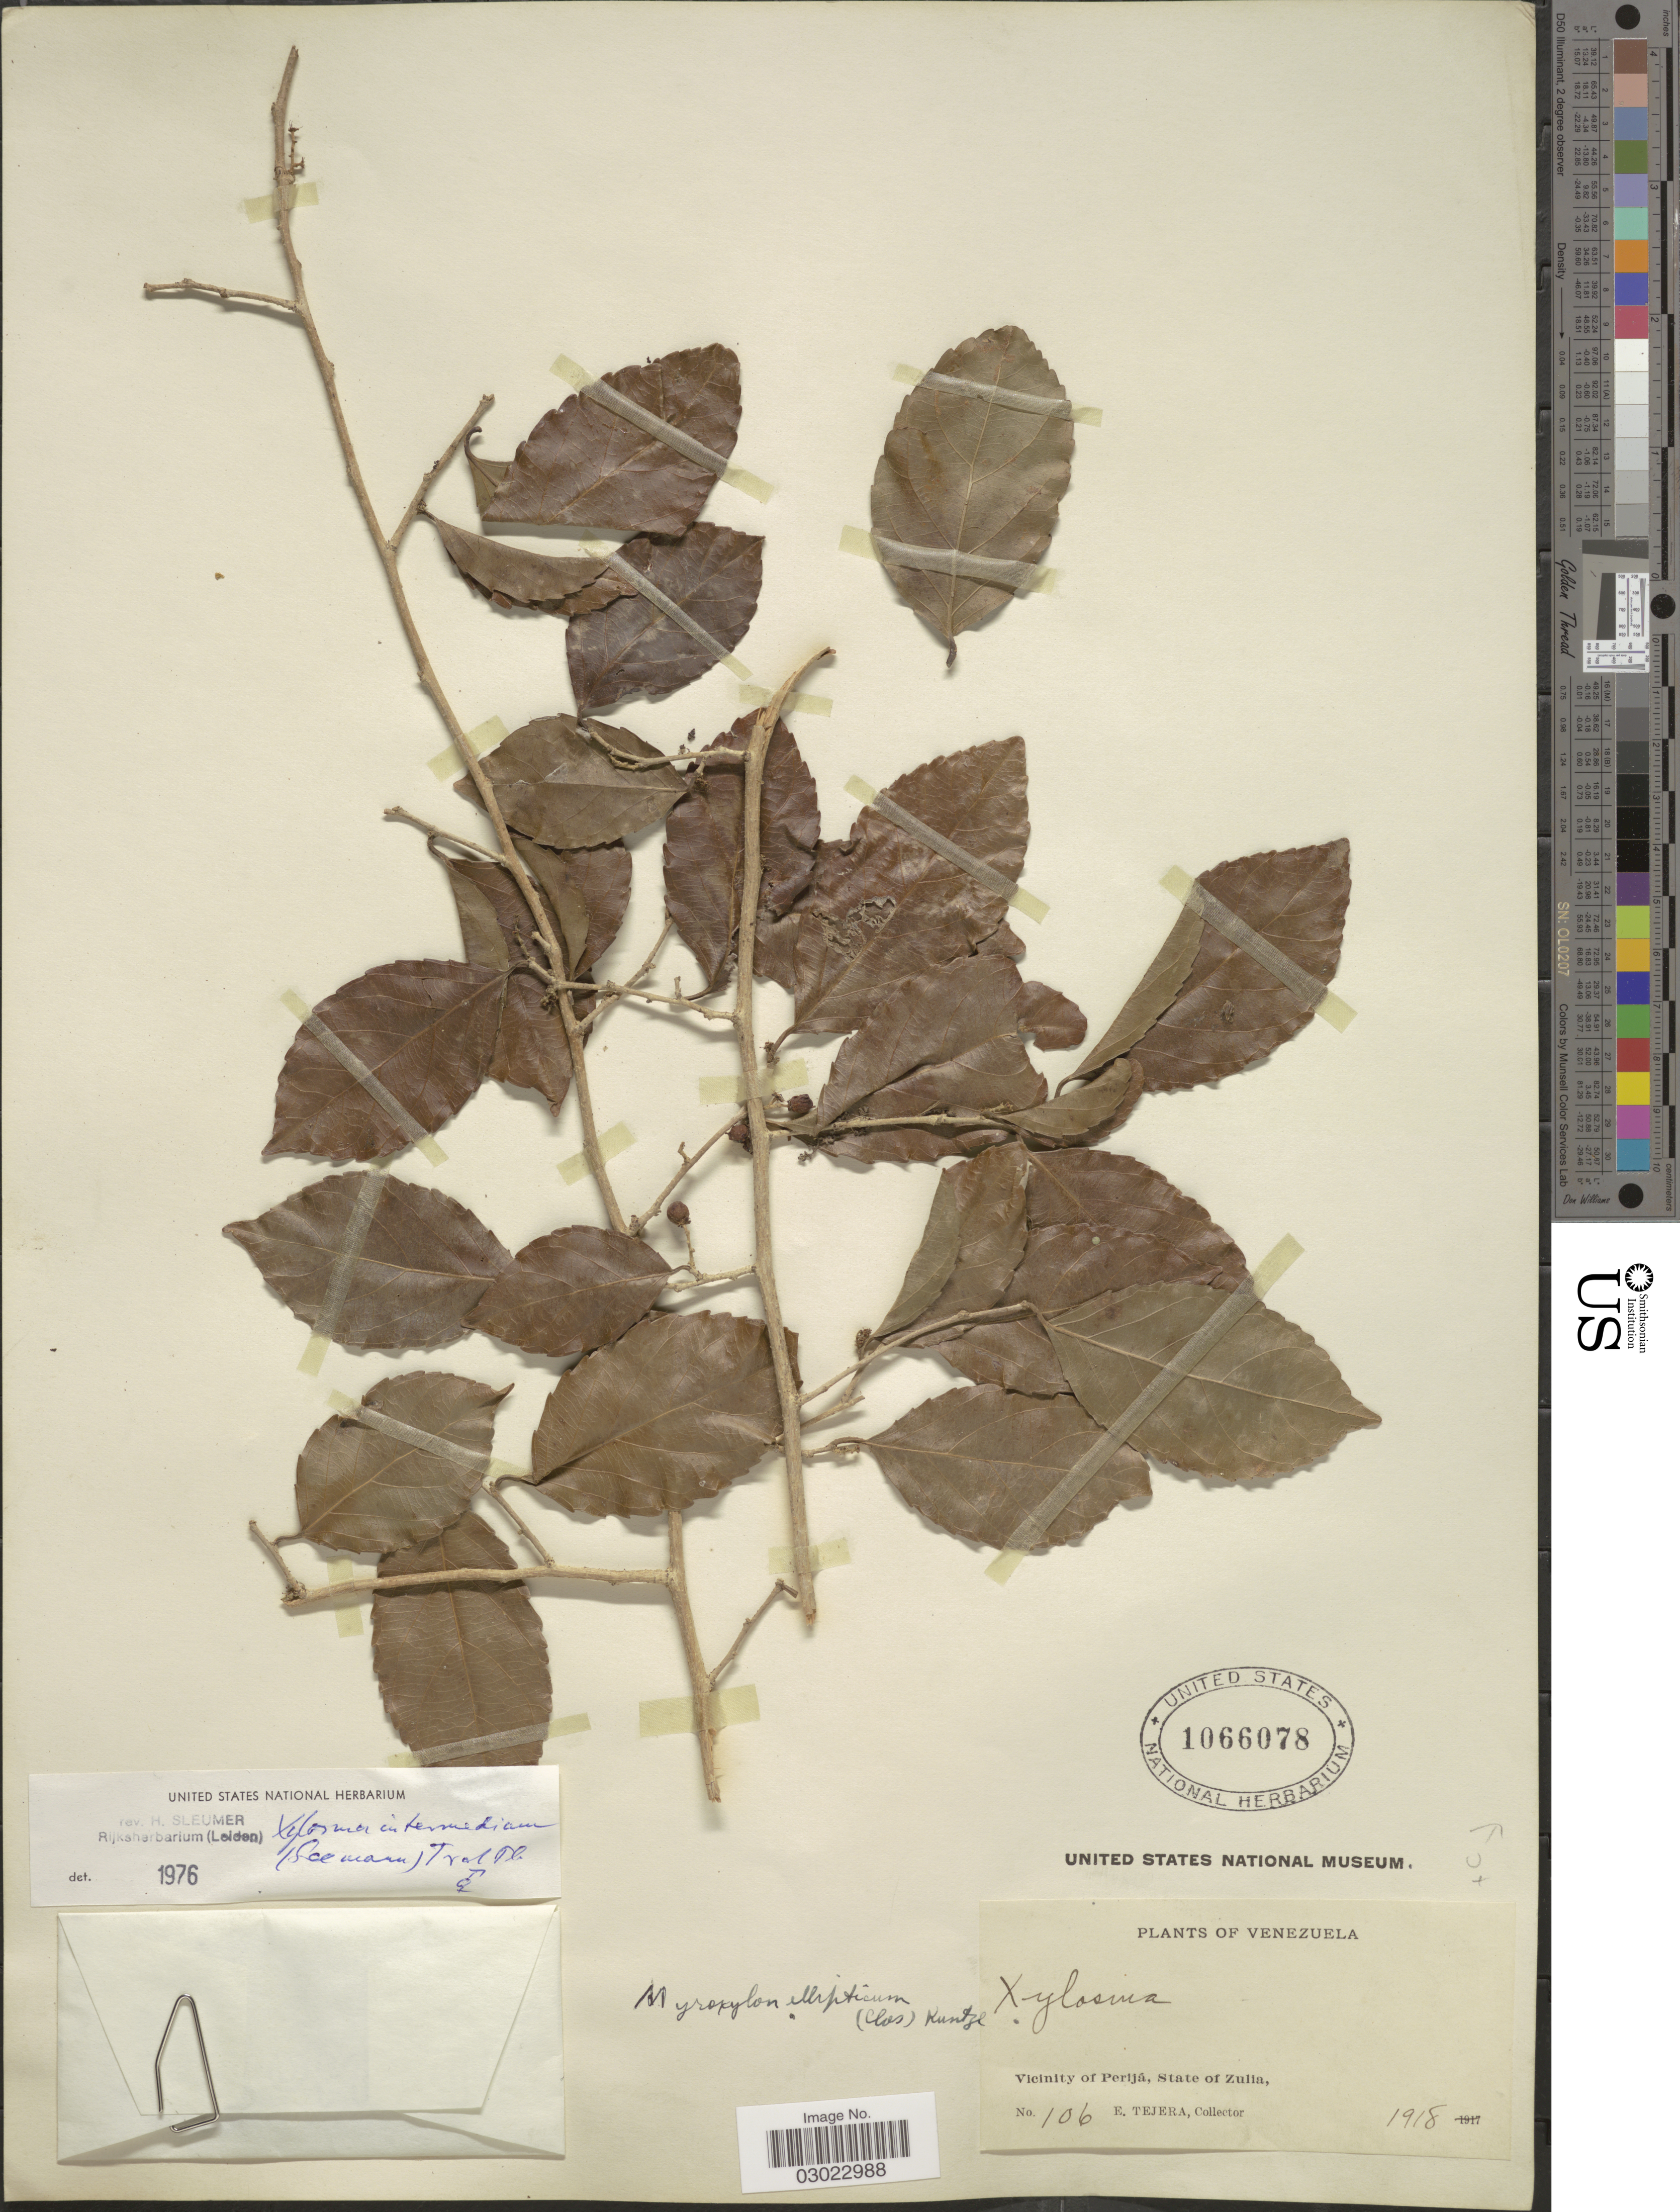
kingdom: Plantae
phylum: Tracheophyta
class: Magnoliopsida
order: Malpighiales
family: Salicaceae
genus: Xylosma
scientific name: Xylosma intermedia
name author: (Seem.) Triana & Planch.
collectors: E. Tejera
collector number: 106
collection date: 1918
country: Venezuela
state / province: Zulia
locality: Vicinity of Perijá.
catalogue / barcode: US 1066078